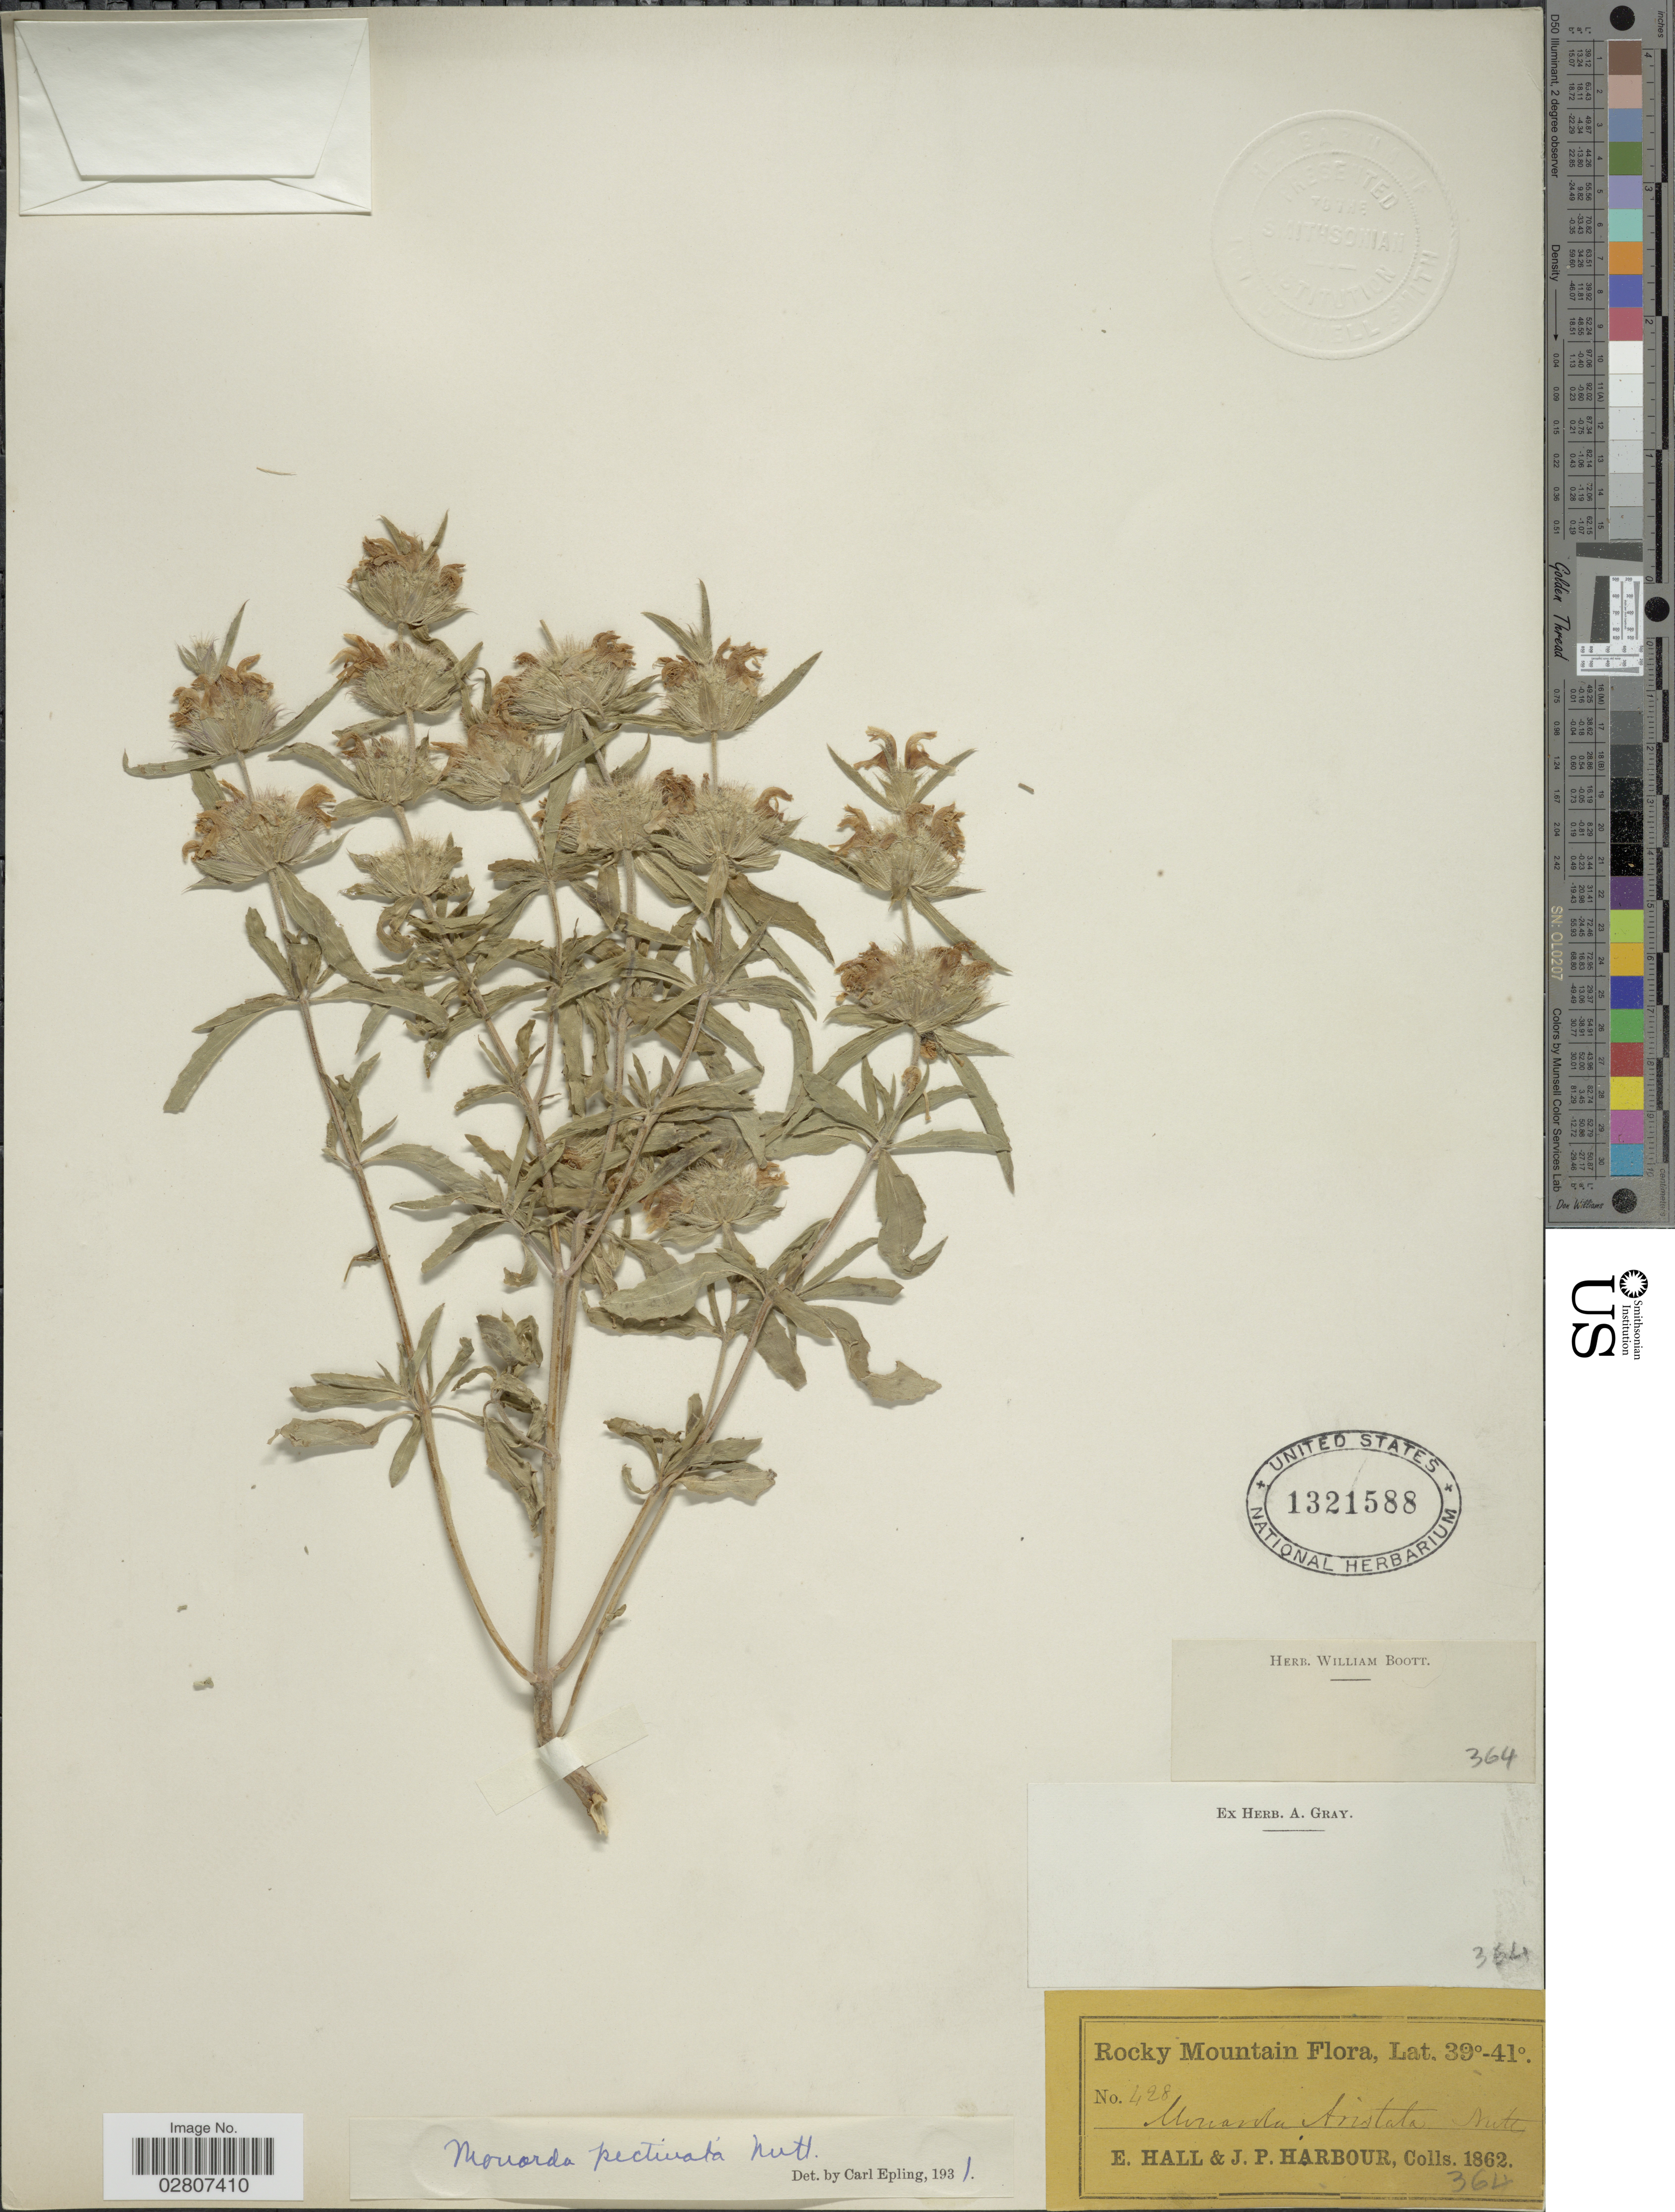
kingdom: Plantae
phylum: Tracheophyta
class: Magnoliopsida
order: Lamiales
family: Lamiaceae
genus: Monarda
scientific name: Monarda pectinata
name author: Nutt.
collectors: E. Hall & J. Harbour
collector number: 428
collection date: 1862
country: United States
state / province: Colorado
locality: Rocky Mtns.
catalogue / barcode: US 1321588